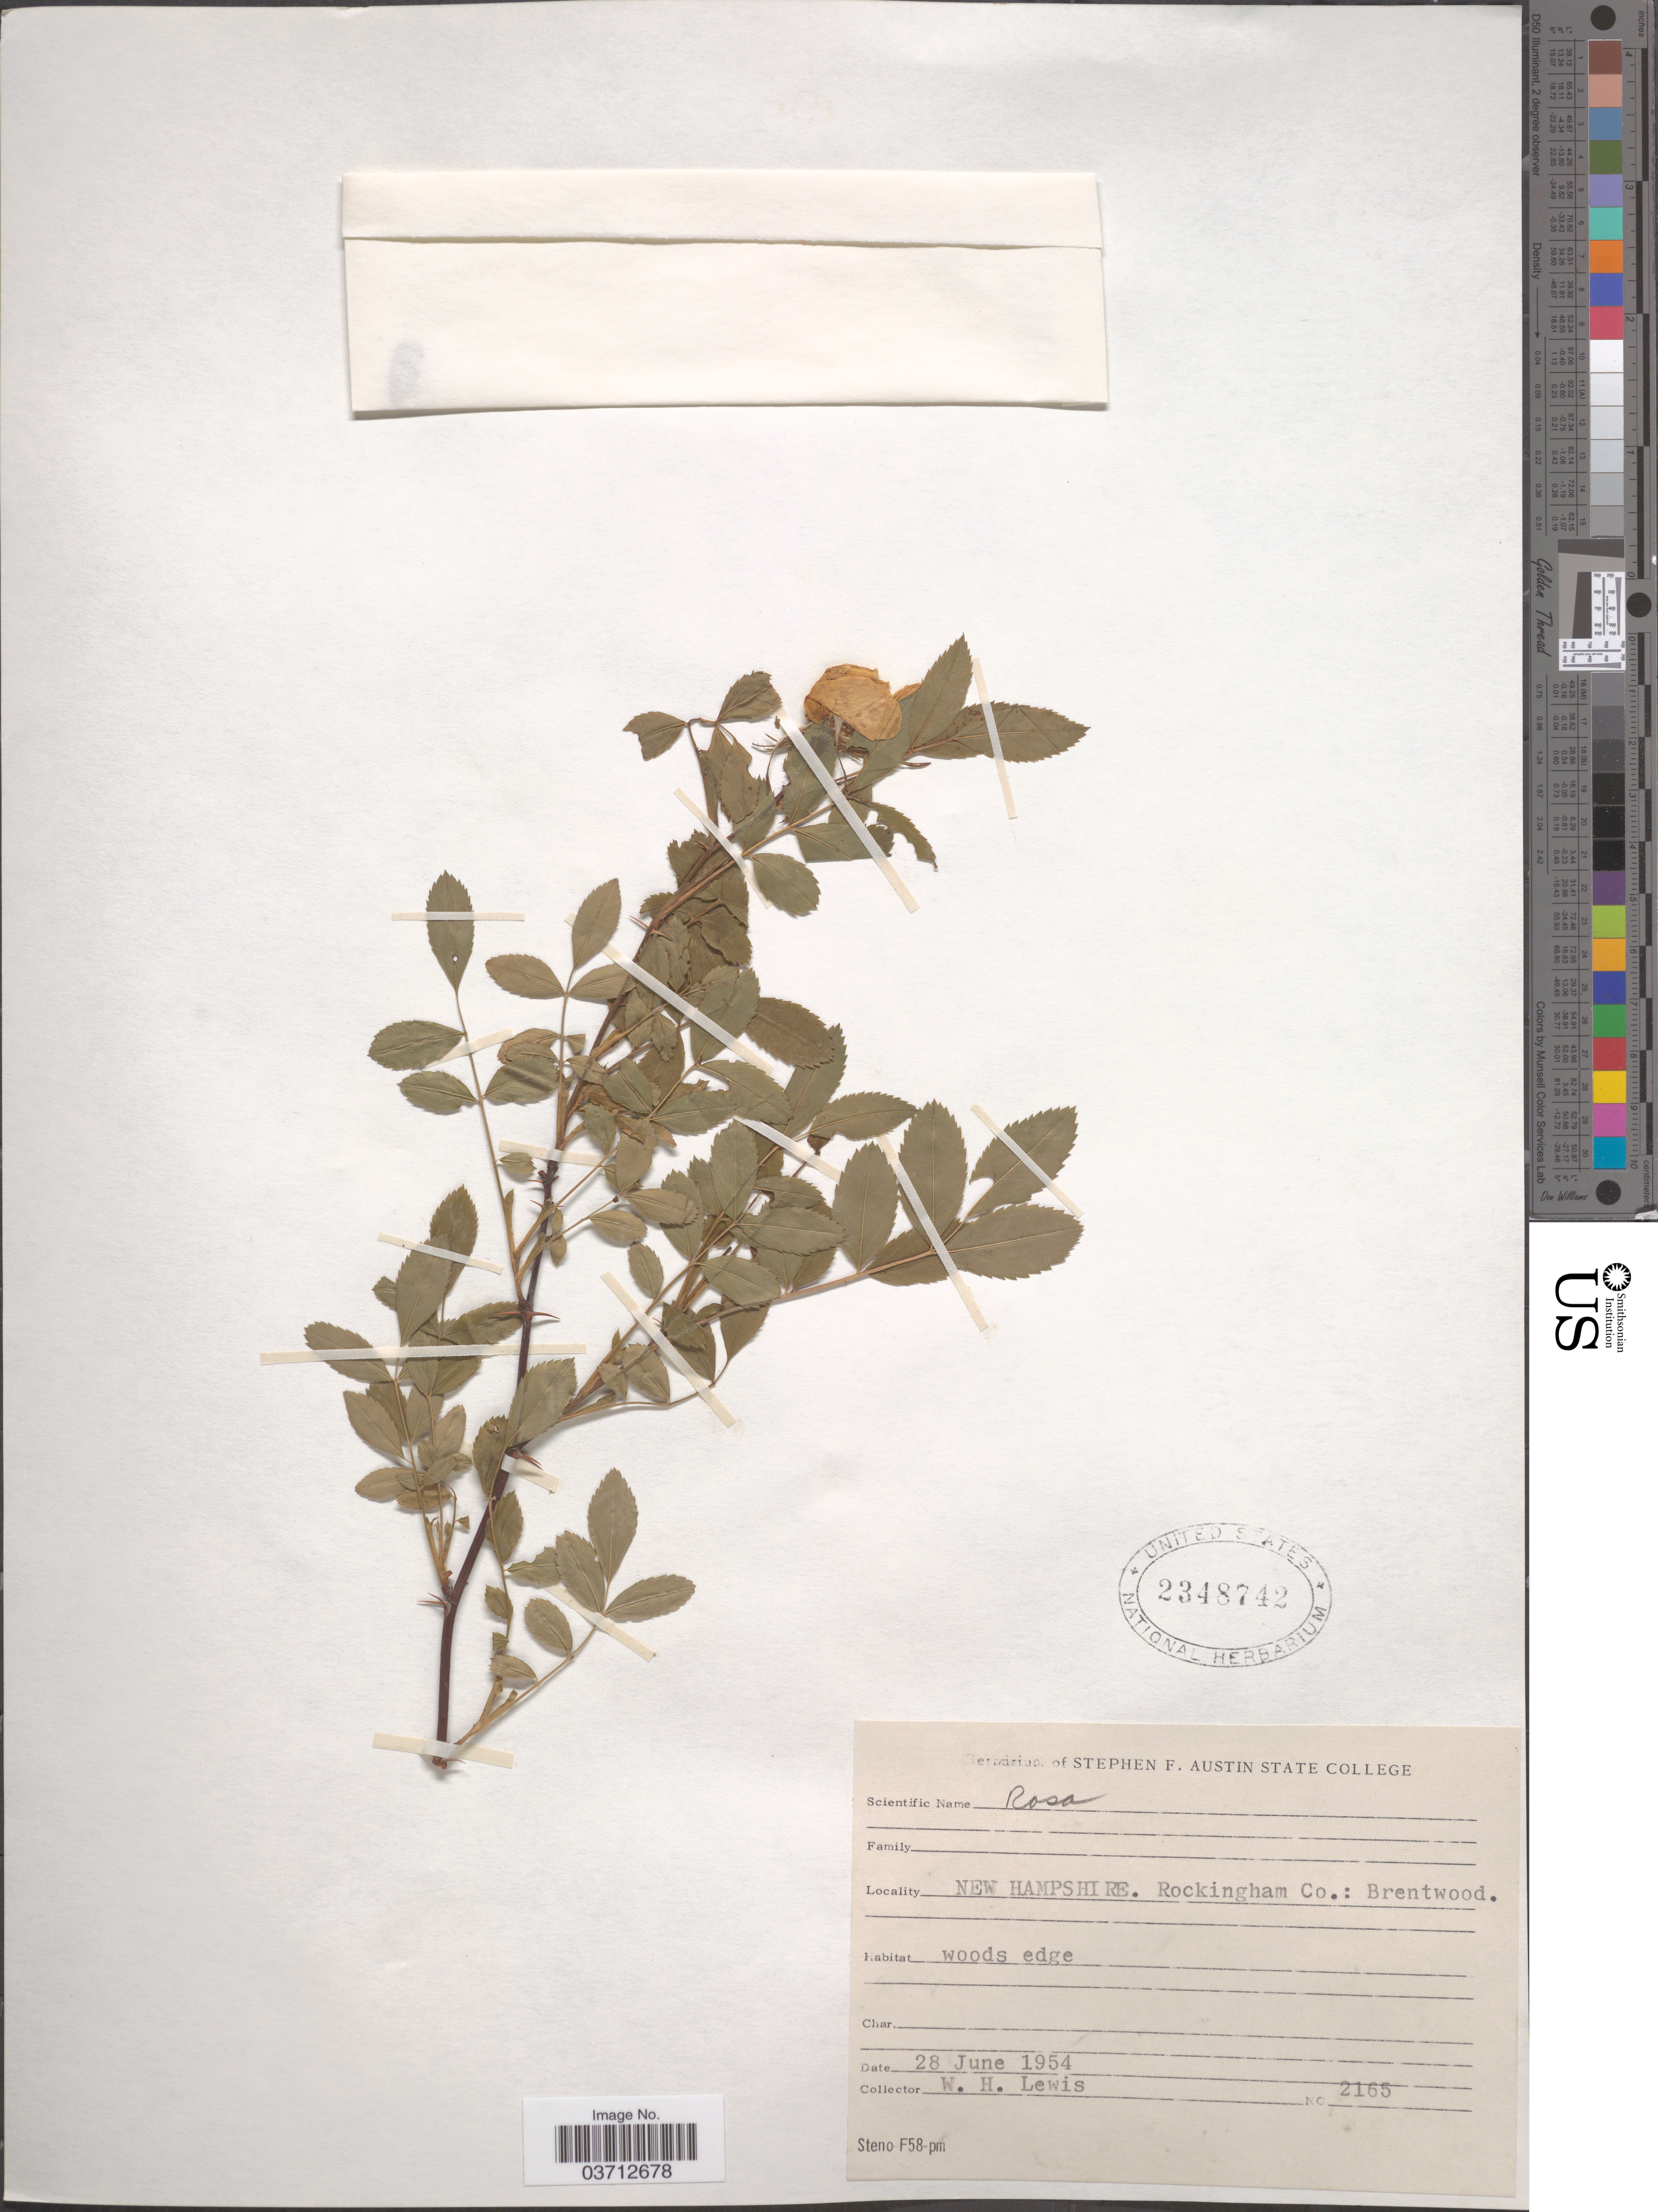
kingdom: Plantae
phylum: Tracheophyta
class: Magnoliopsida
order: Rosales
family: Rosaceae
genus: Rosa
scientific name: Rosa sp.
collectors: W. H. Lewis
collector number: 2165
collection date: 1954-06-28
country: United States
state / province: New Hampshire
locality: Rockingham Co.: Brentwood.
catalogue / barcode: US 2348742